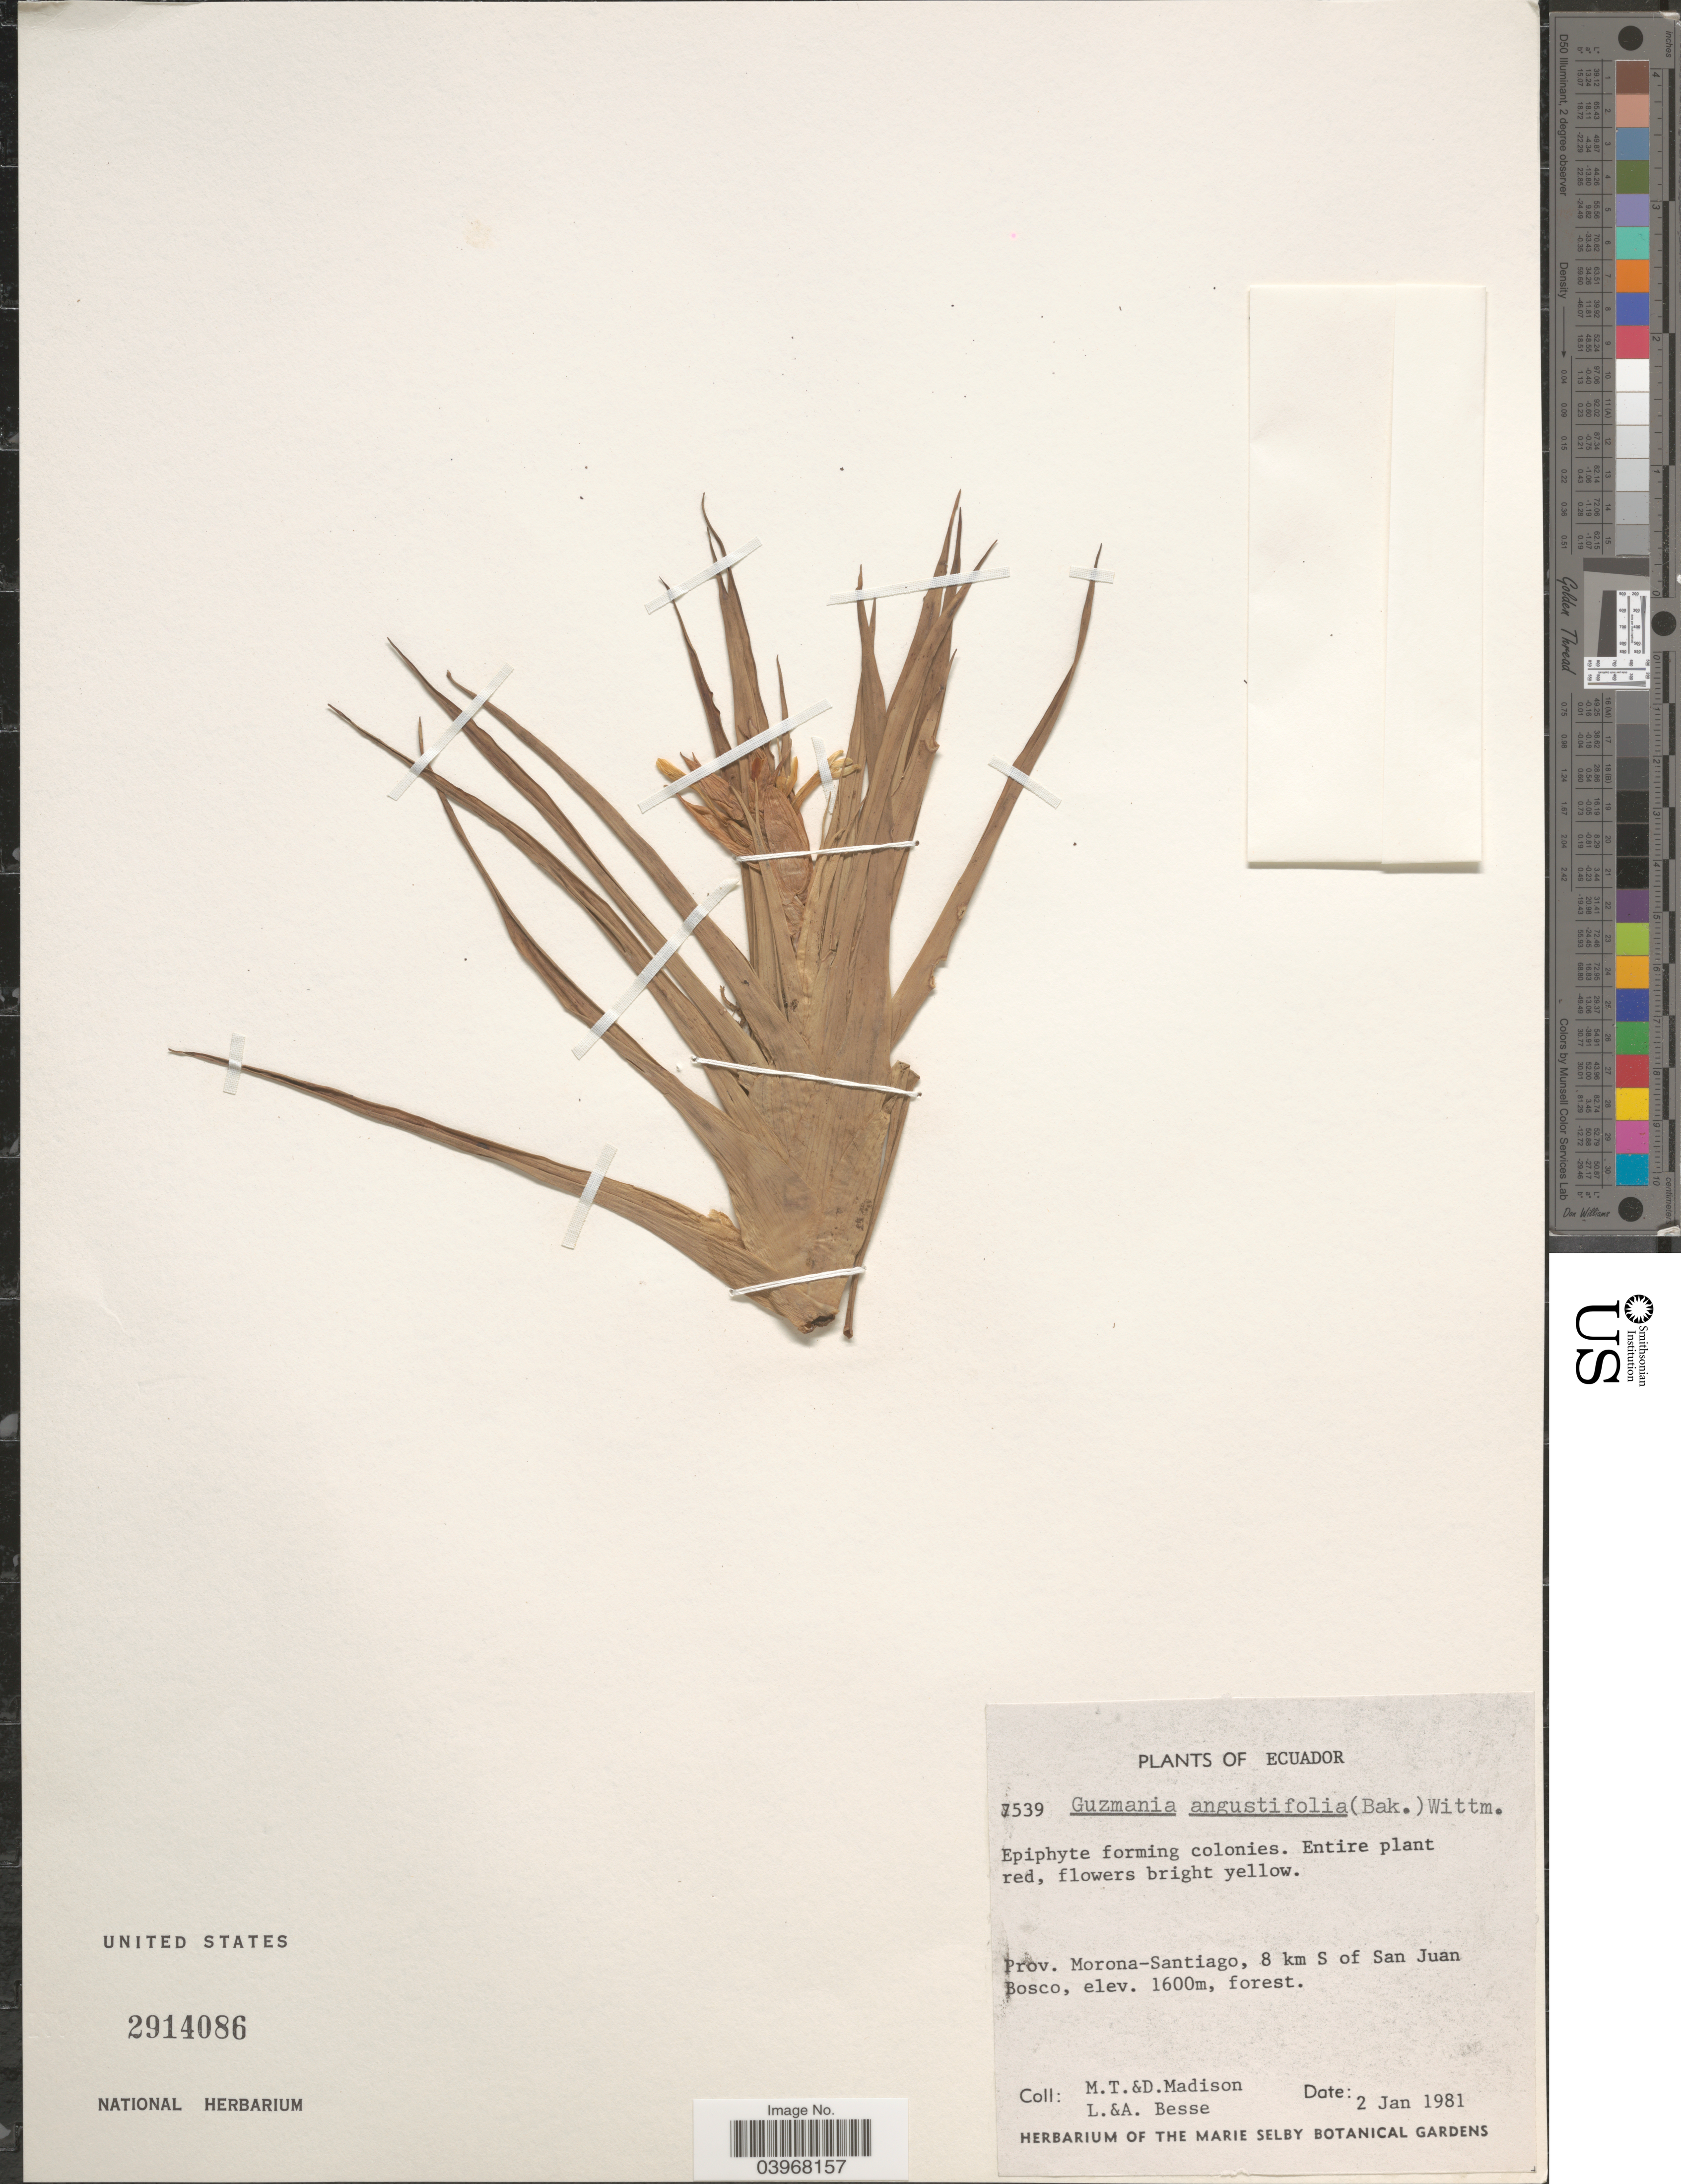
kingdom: Plantae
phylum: Tracheophyta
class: Liliopsida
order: Poales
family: Bromeliaceae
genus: Guzmania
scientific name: Guzmania angustifolia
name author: (Baker) Wittm.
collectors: M. T. Madison, D. Madison, L. Besse & A. Besse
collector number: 7539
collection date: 1981-01-02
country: Ecuador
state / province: Morona-Santiago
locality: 8 km S of San Juan Bosco.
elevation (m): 1600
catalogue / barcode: US 2914086